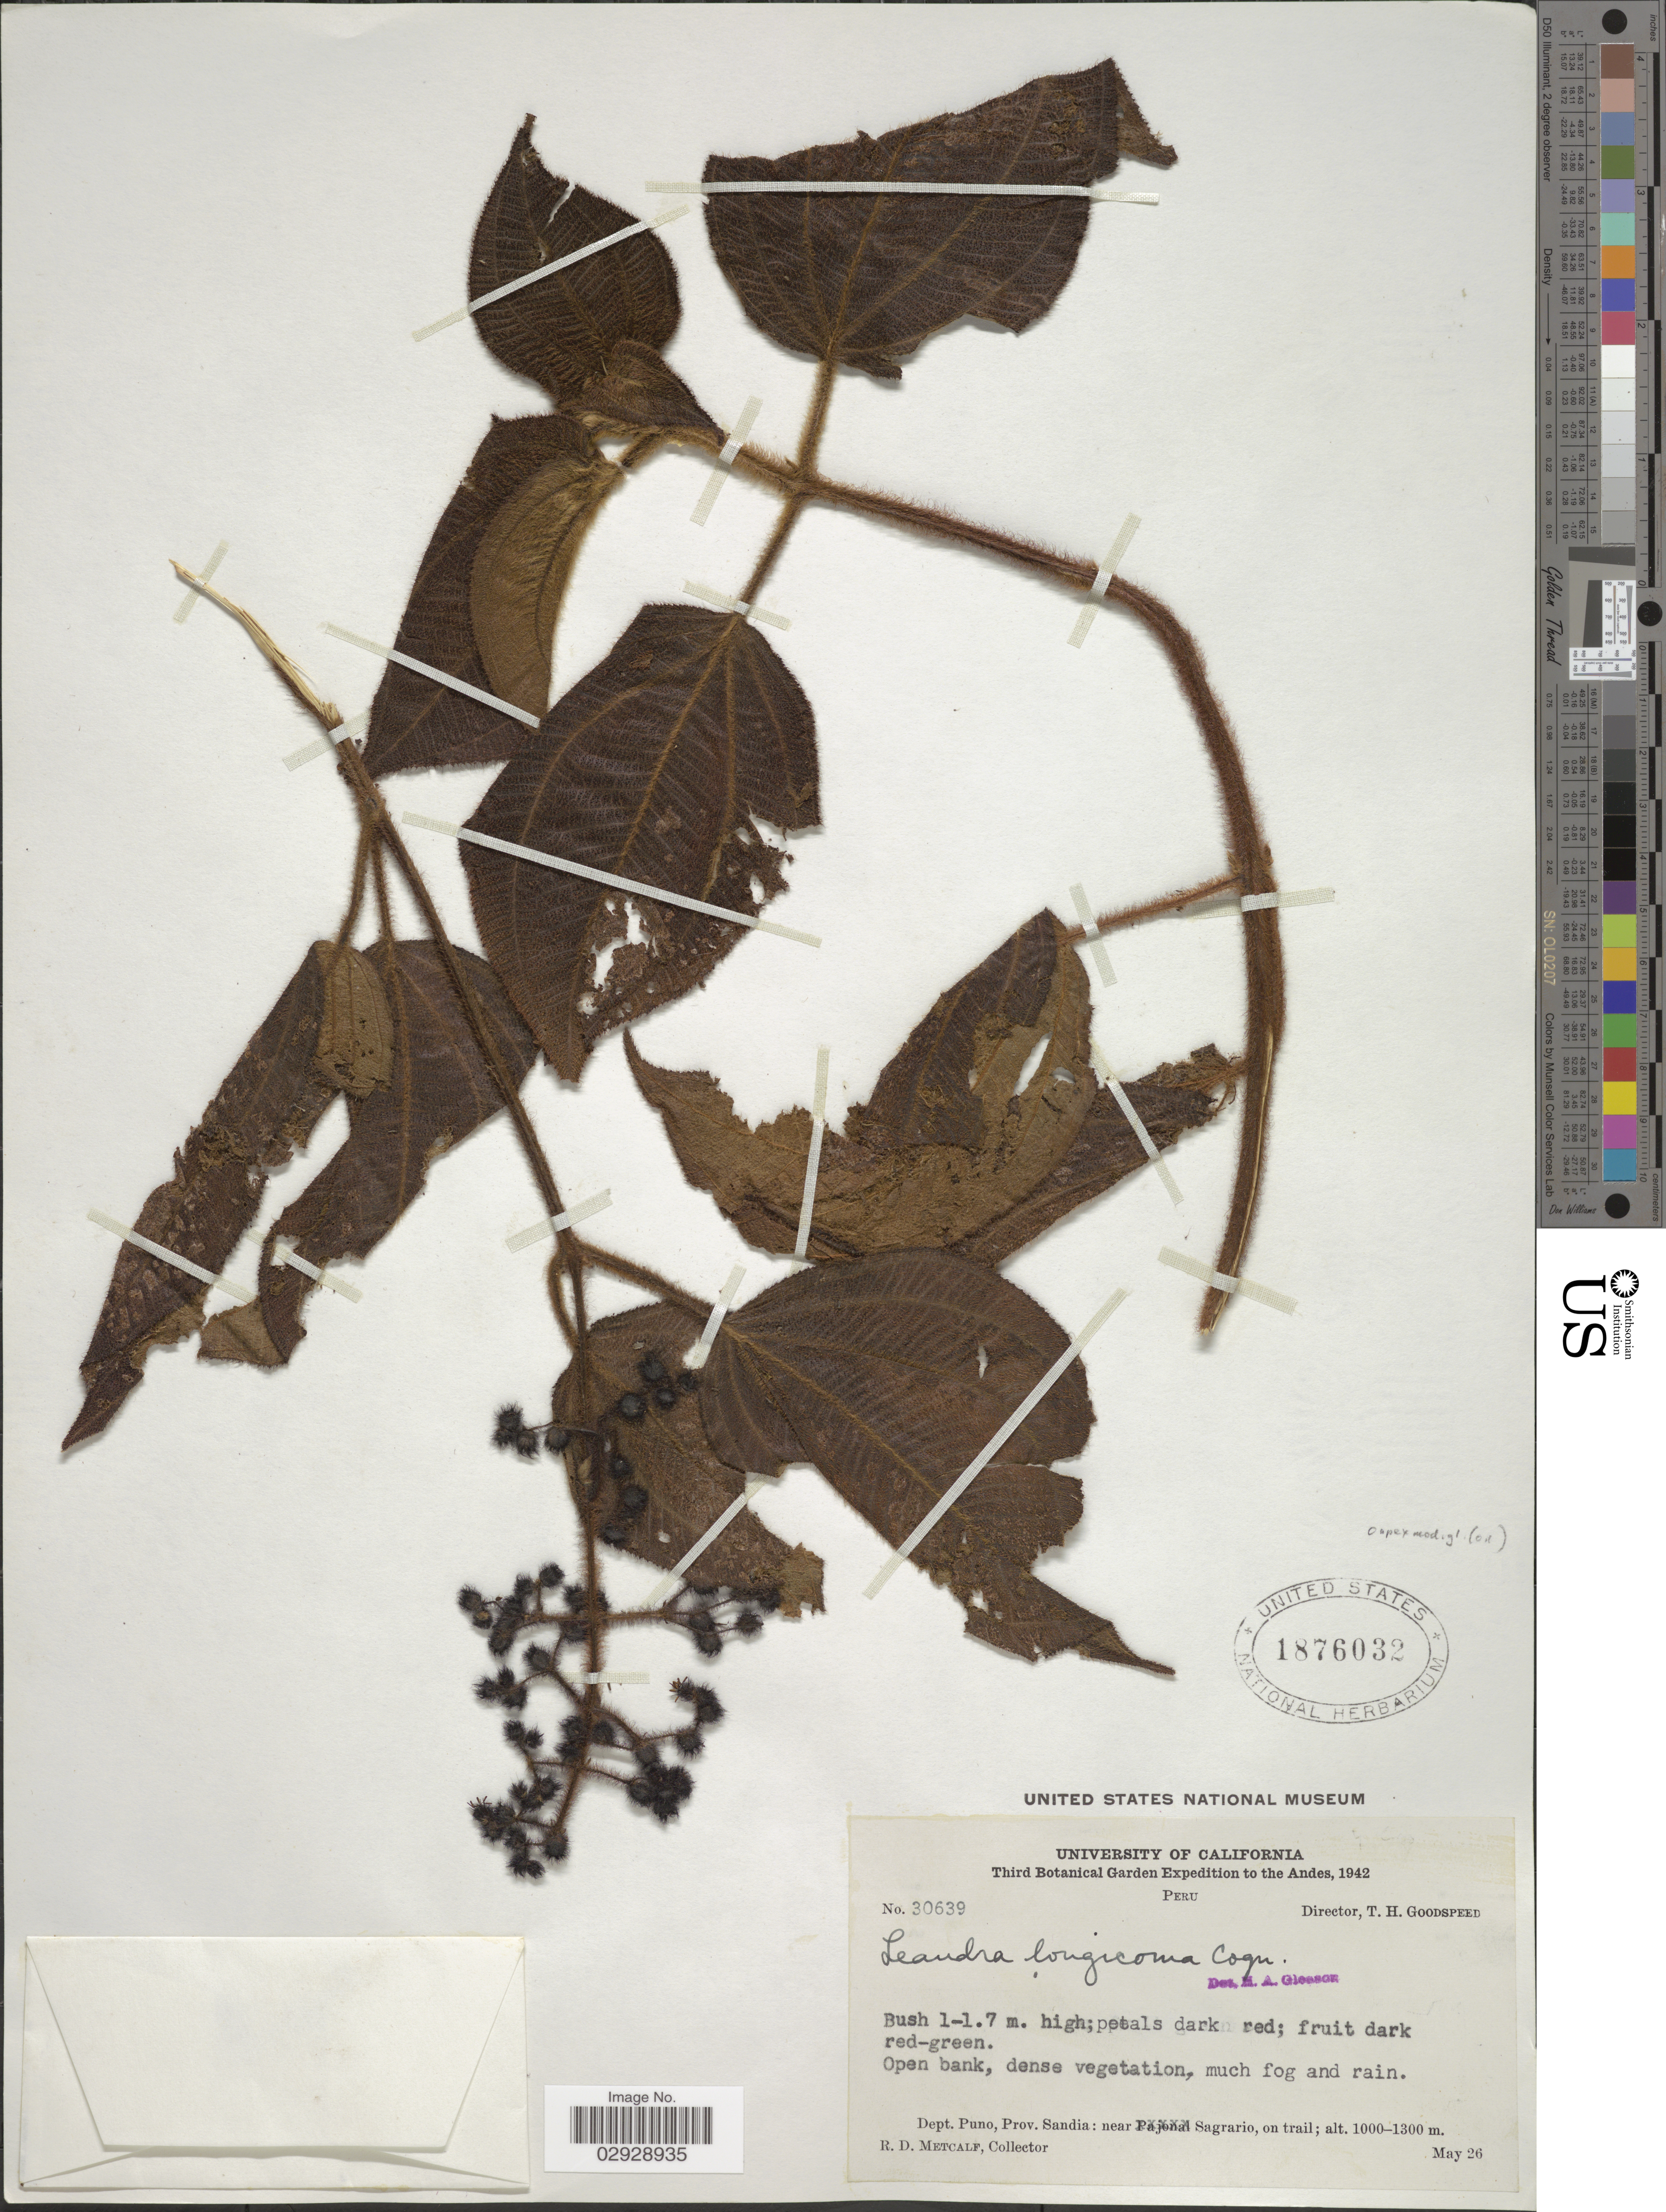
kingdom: Plantae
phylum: Tracheophyta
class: Magnoliopsida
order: Myrtales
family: Melastomataceae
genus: Leandra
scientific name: Leandra dichotoma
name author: (D. Don) Cogn.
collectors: R. D. Metcalf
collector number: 30639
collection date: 1942-05-26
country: Peru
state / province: Puno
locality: Andes. Dept. Puno, Prov. Sandia: neart Sagrario, on trail.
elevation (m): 1000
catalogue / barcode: US 1876032